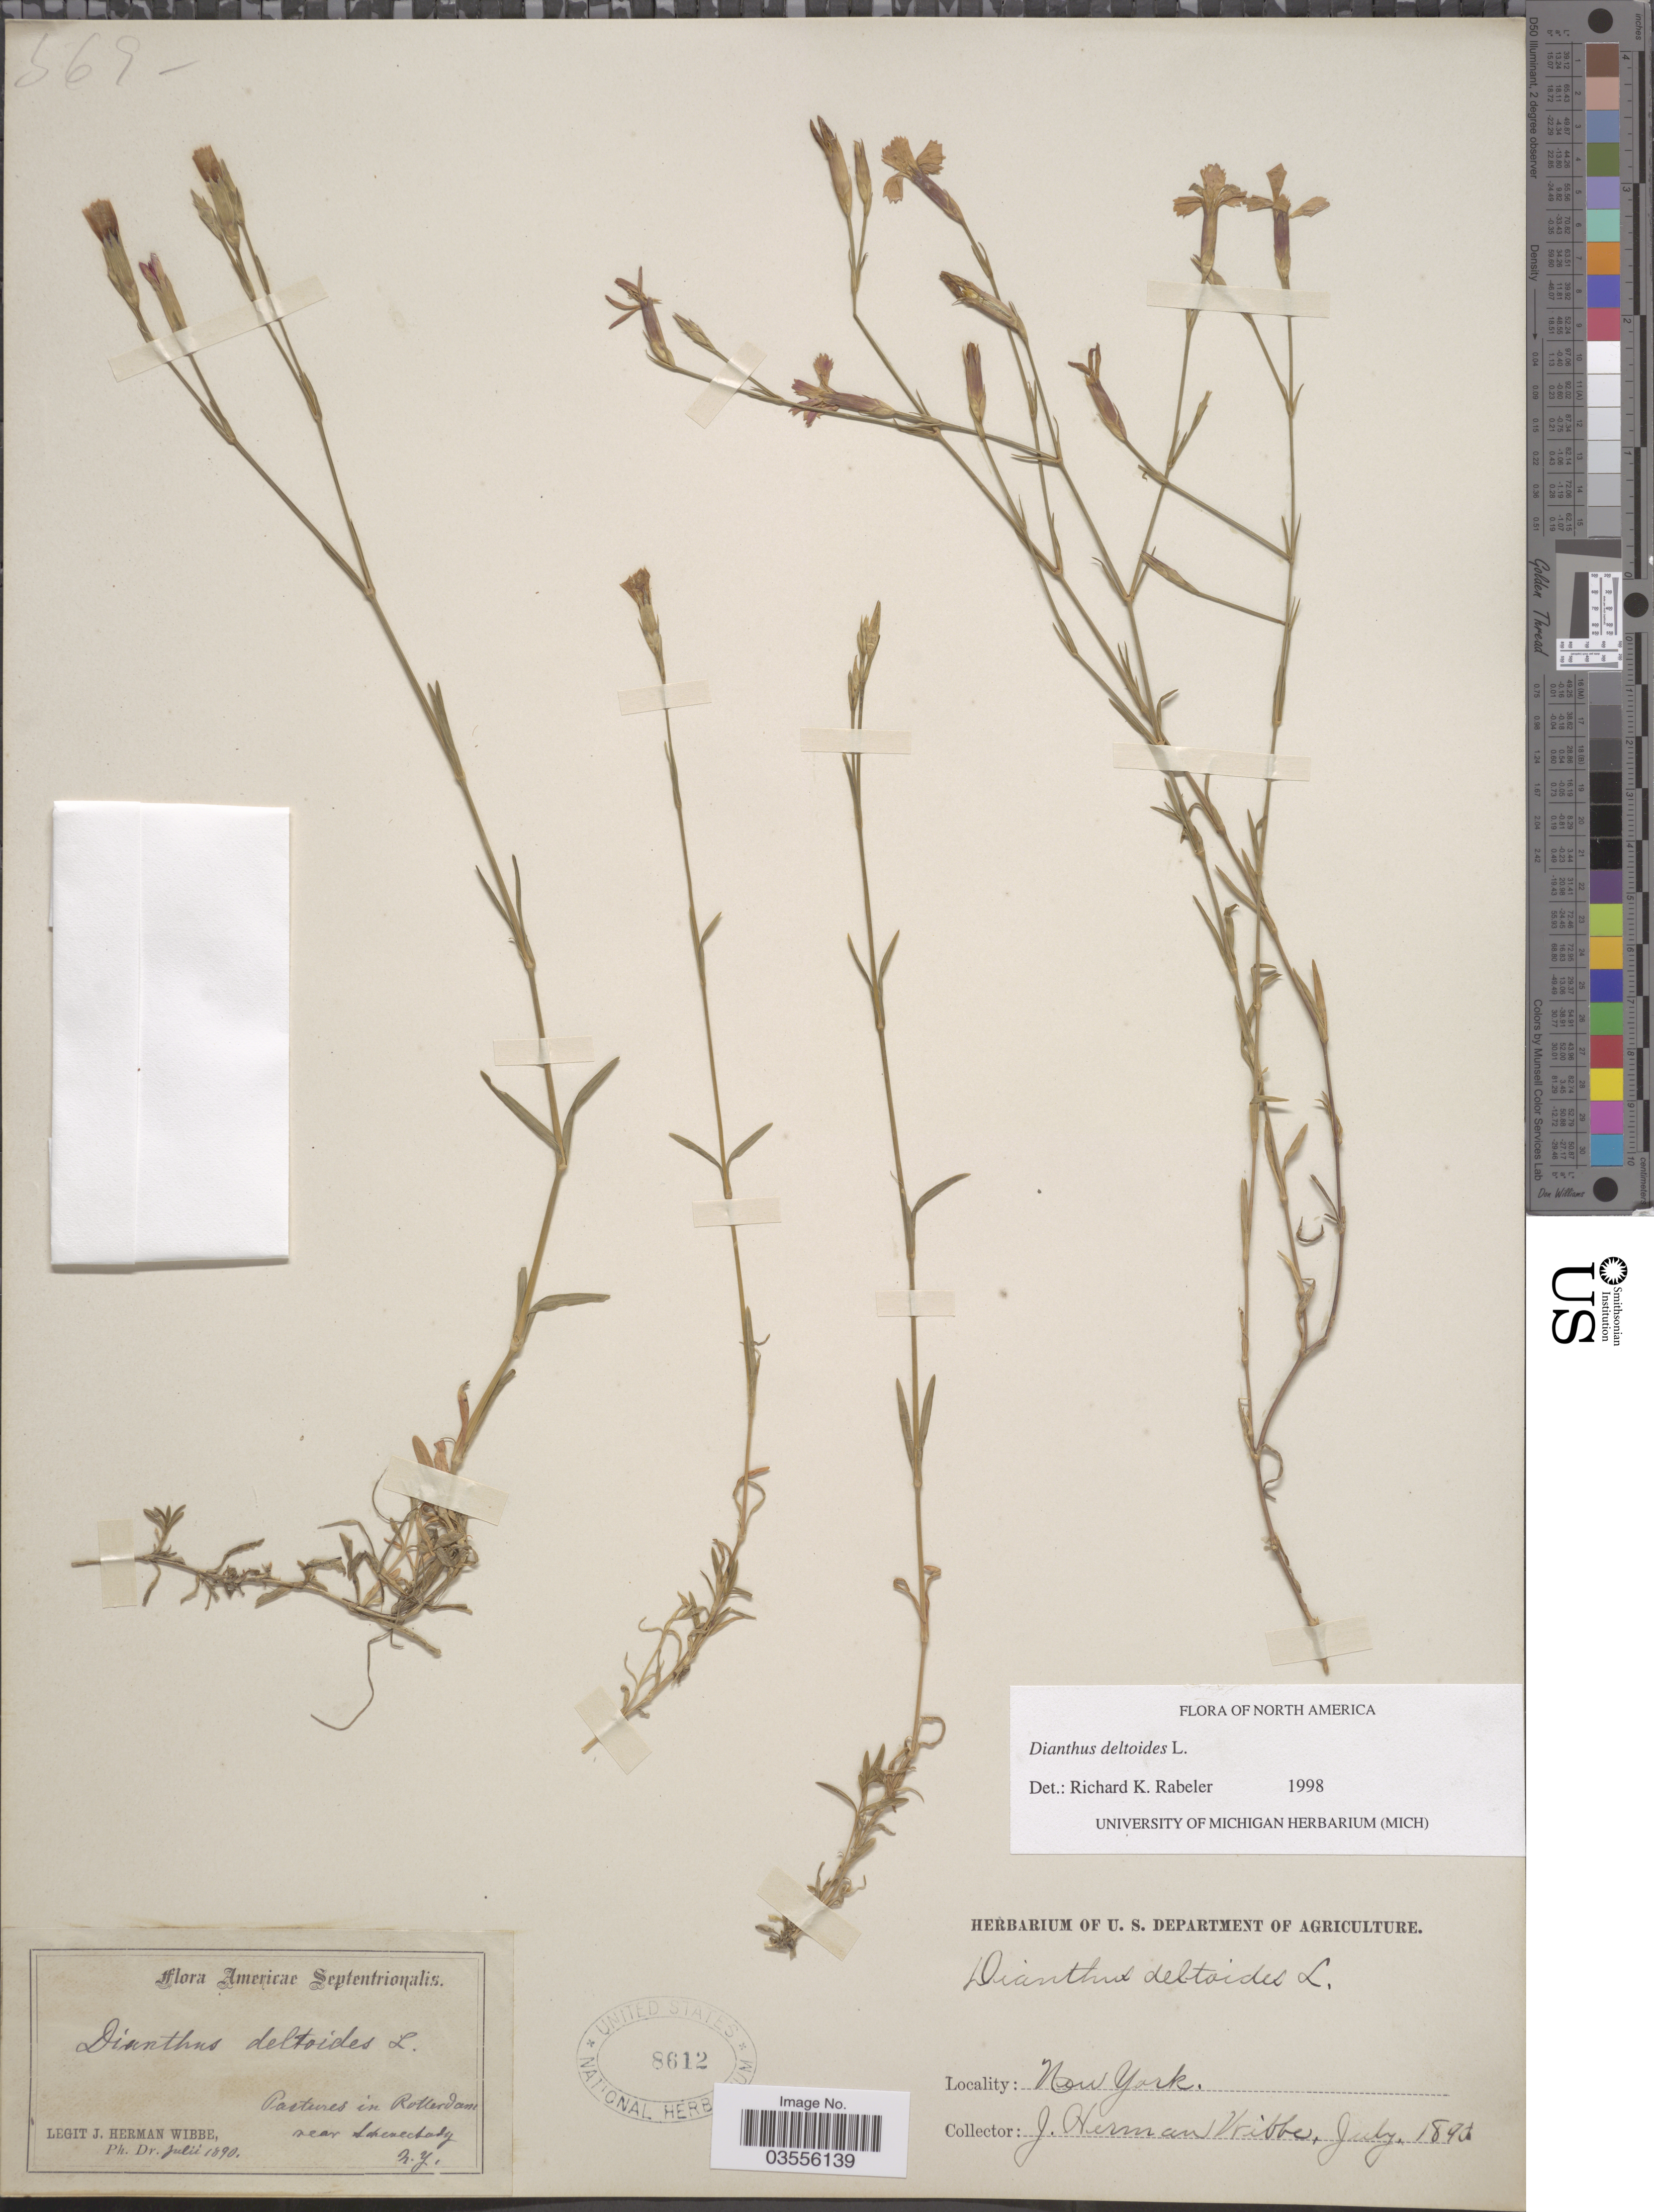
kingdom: Plantae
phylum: Tracheophyta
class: Magnoliopsida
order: Caryophyllales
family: Caryophyllaceae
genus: Dianthus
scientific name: Dianthus deltoides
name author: L.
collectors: J. Wibbe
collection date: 1890-07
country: United States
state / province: New York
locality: Americae Septentrionalis. Pastures in Rotterdam near Schenectady.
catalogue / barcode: US 8612